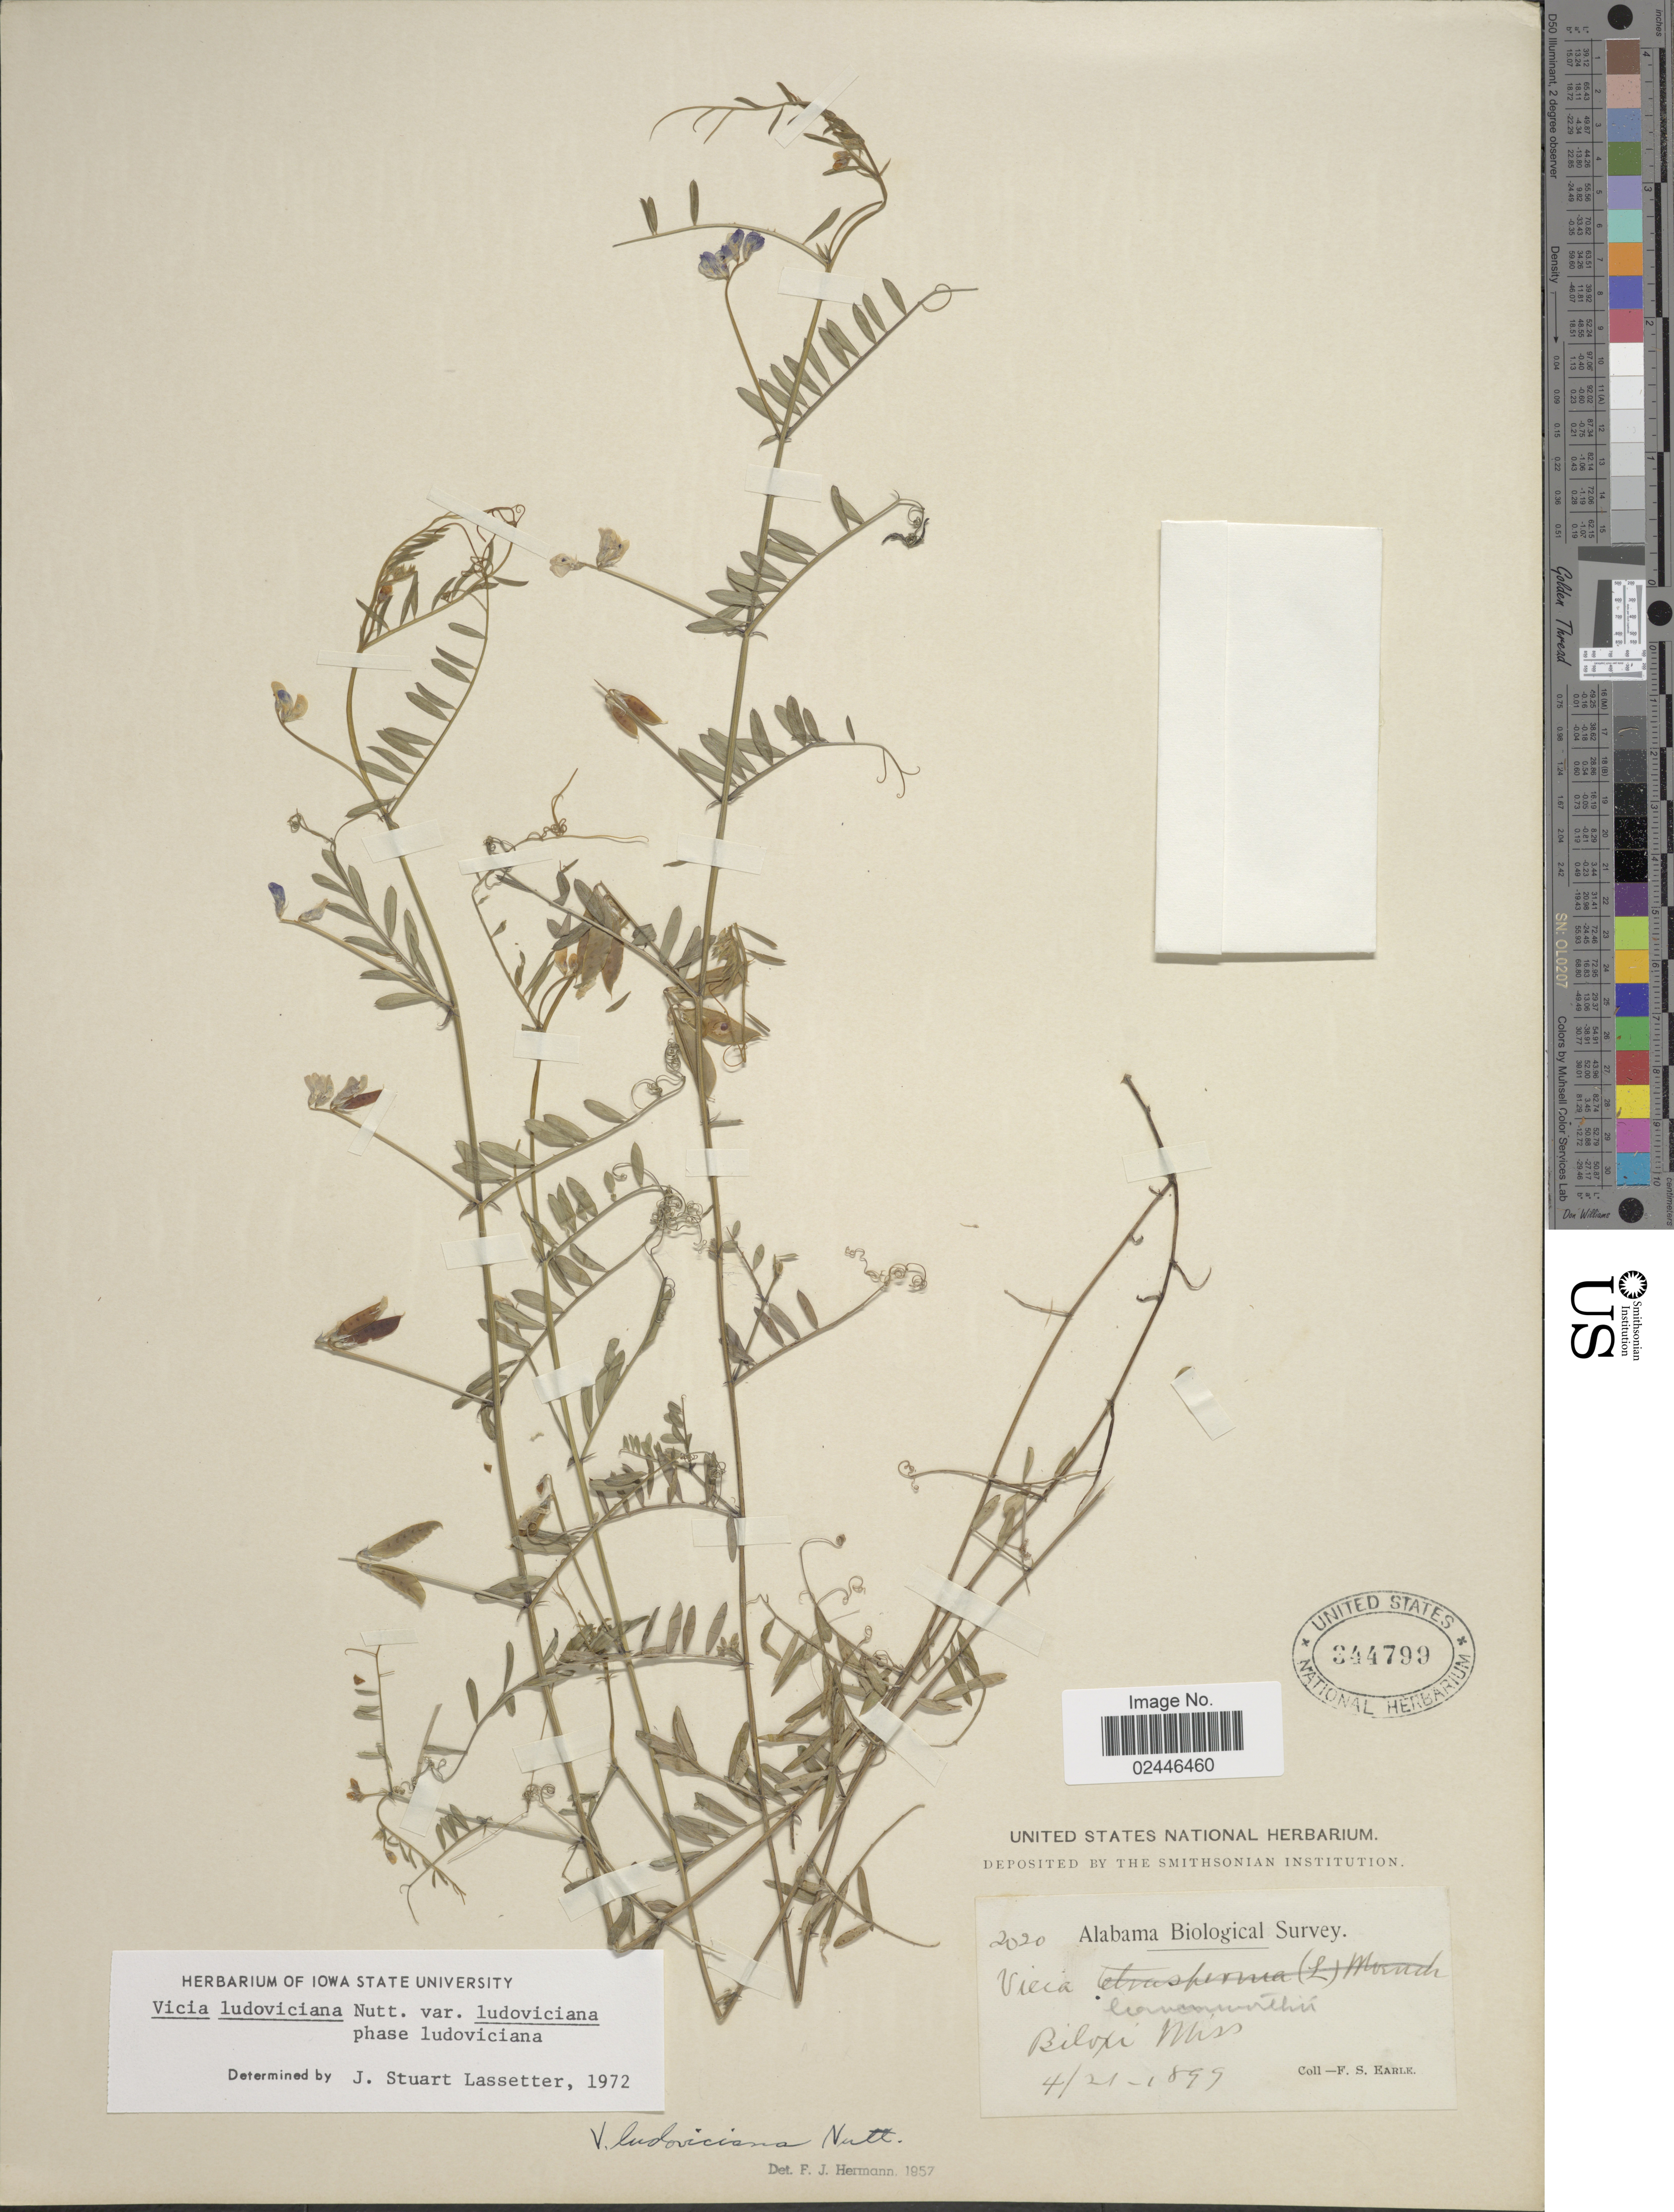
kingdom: Plantae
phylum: Tracheophyta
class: Magnoliopsida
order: Fabales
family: Fabaceae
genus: Vicia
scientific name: Vicia ludoviciana var. ludoviciana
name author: Nutt. ex Torr. & A. Gray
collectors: F. S. Earle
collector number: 2020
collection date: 1899-04-21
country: United States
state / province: Mississippi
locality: Biloxi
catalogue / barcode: US 344799